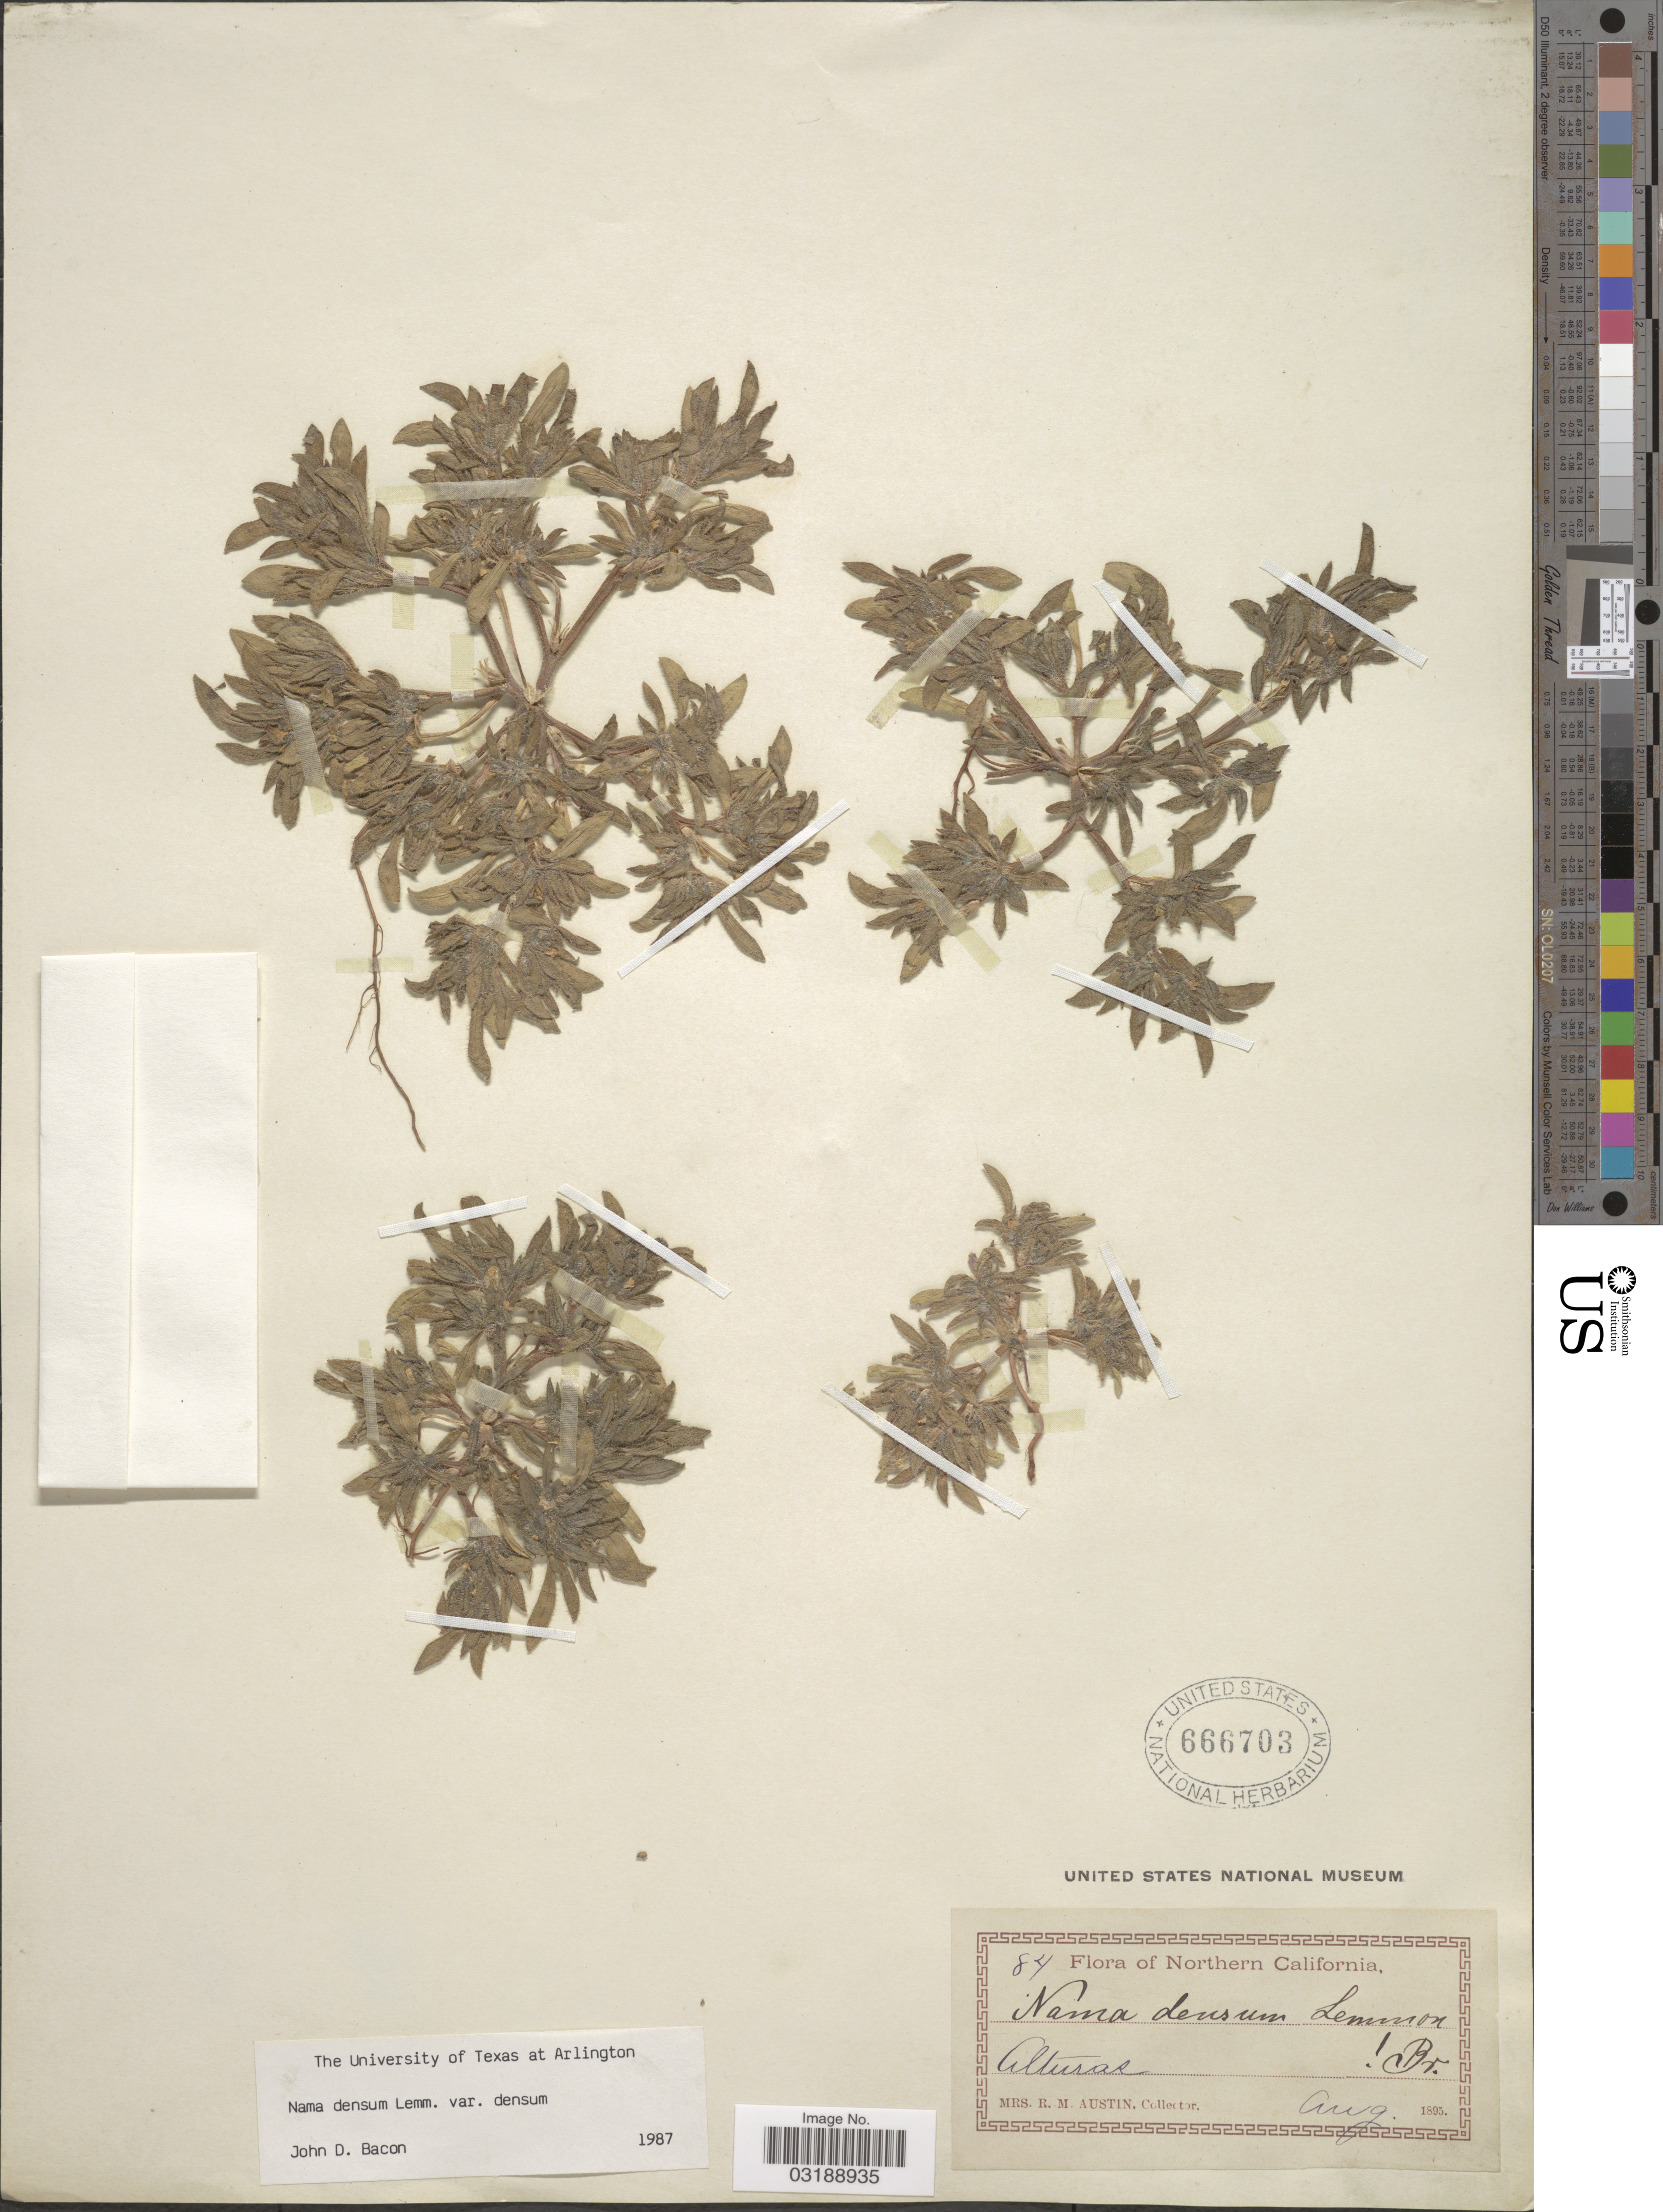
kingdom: Plantae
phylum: Tracheophyta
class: Magnoliopsida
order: Boraginales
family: Namaceae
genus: Nama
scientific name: Nama densa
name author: Lemmon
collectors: R. Austin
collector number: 84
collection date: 1895-08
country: United States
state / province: California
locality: Northern California, Alturas.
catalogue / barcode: US 666703